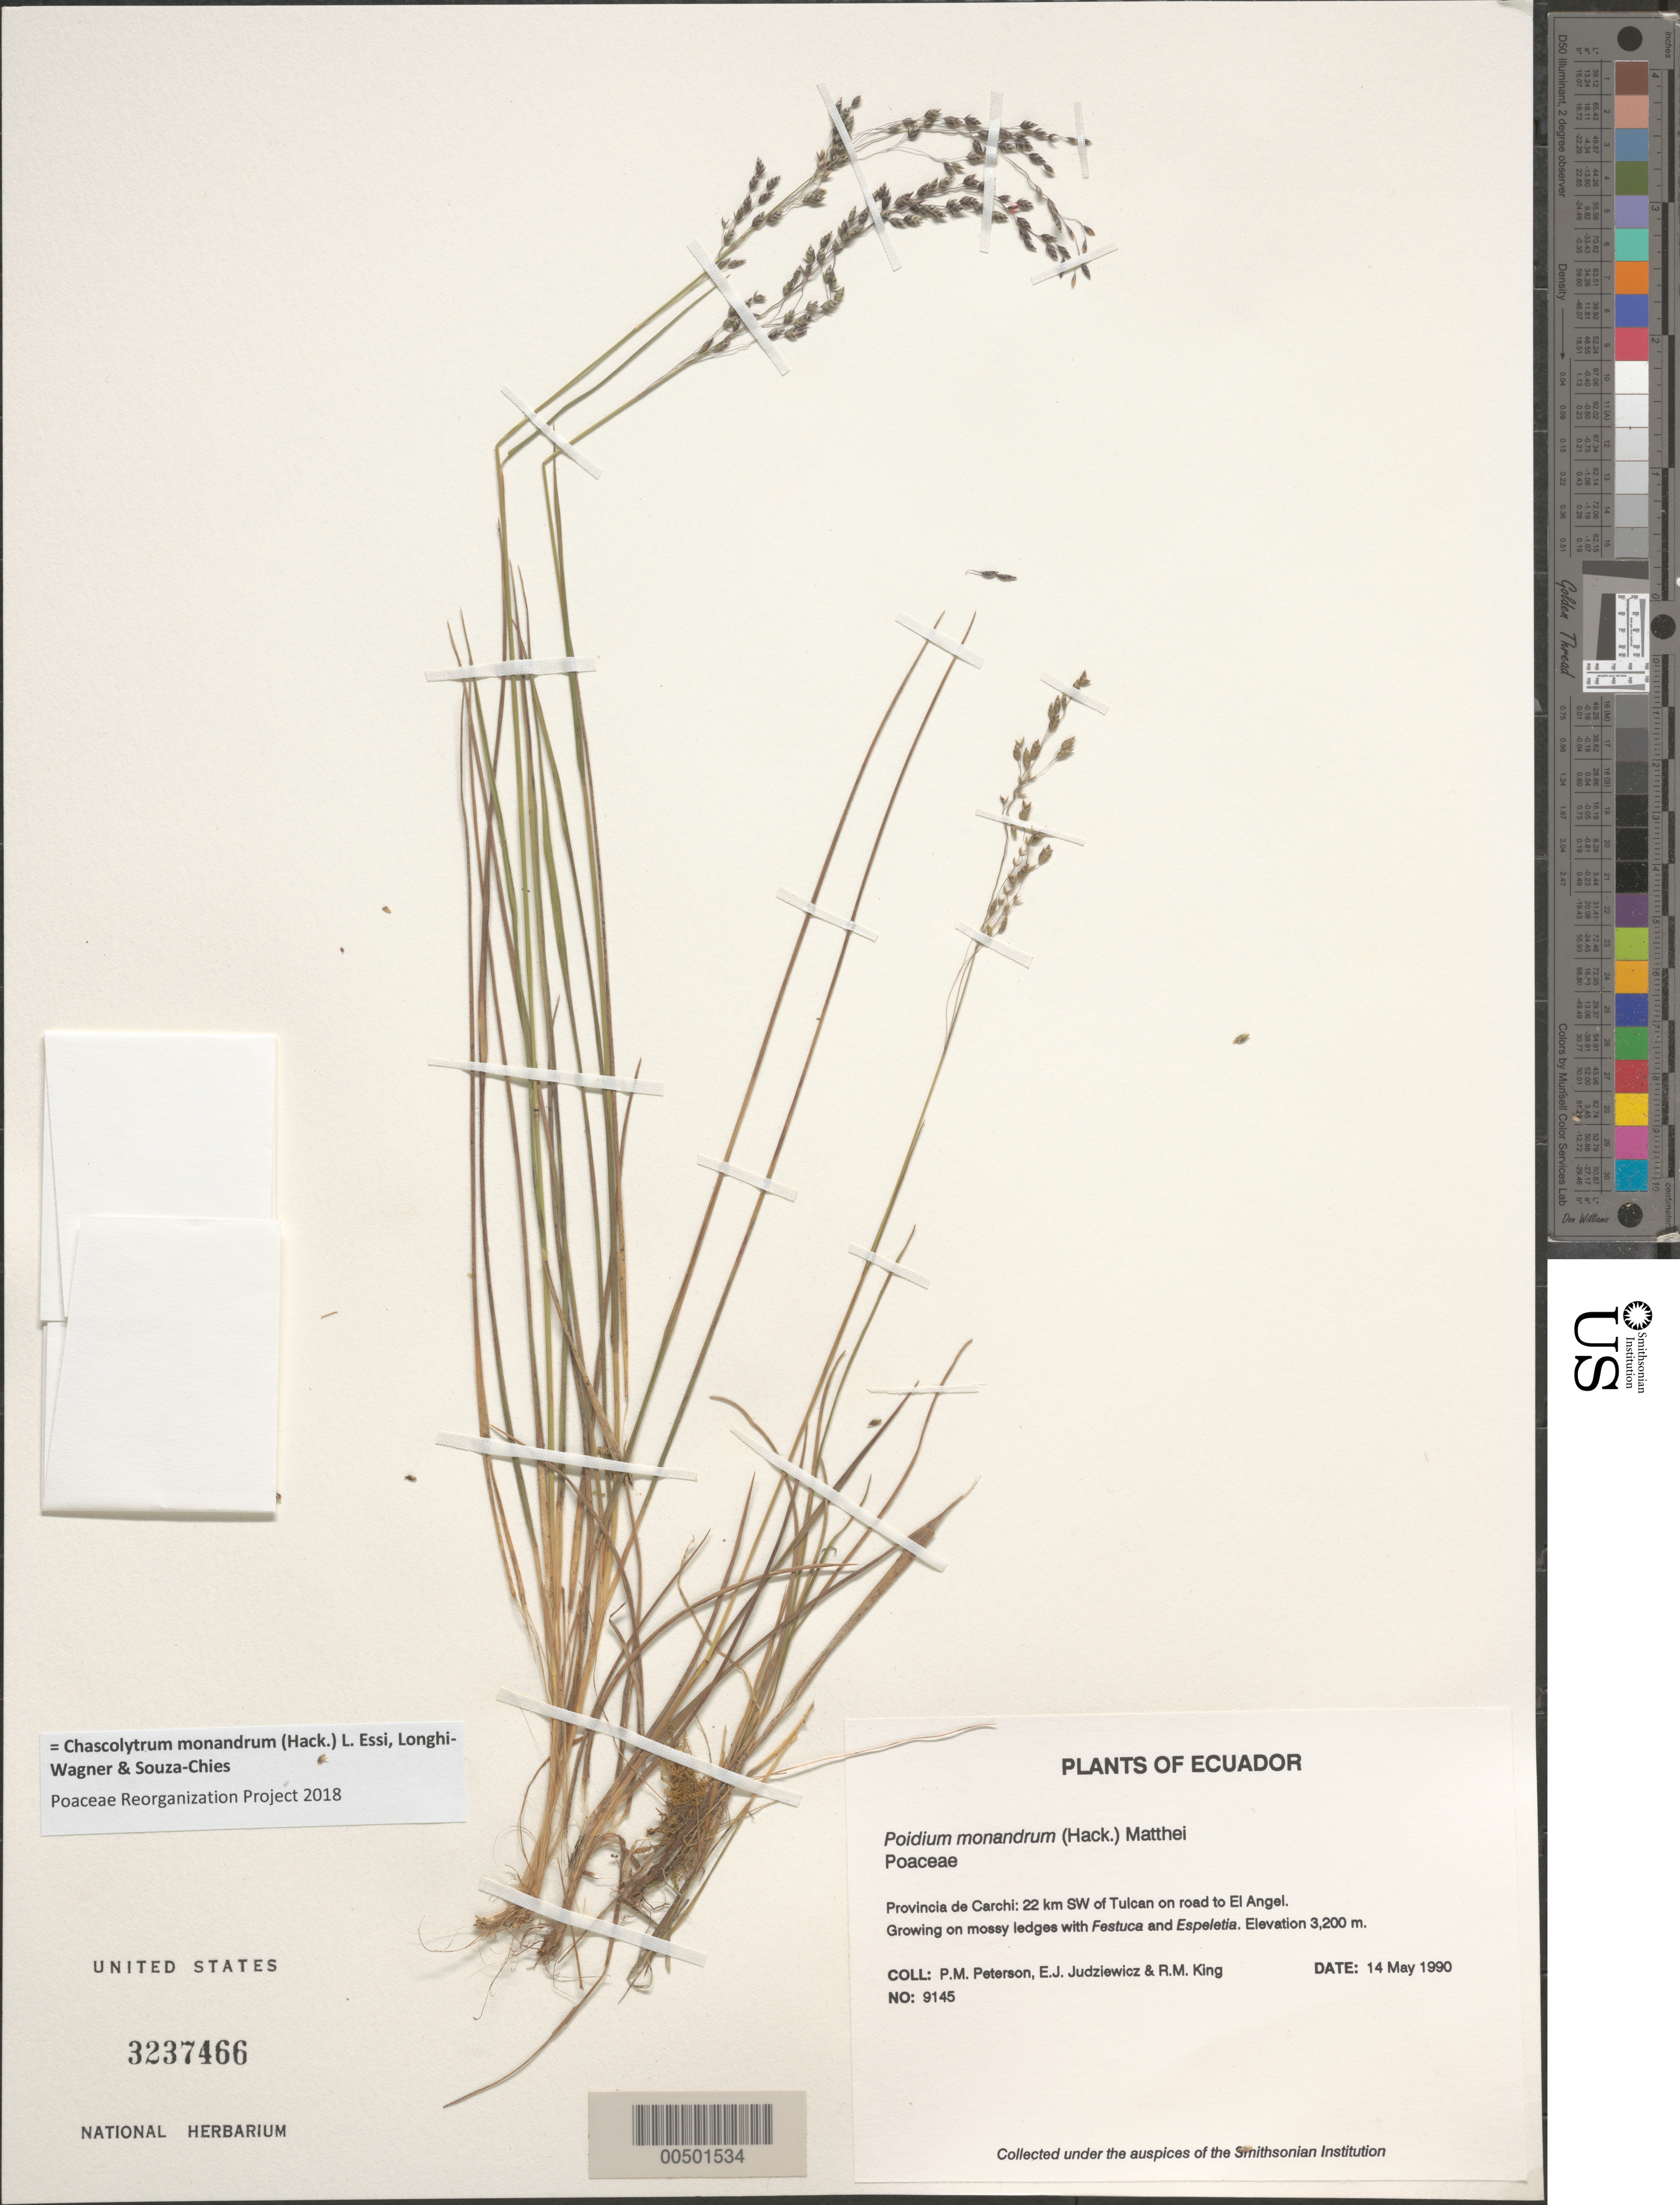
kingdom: Plantae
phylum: Tracheophyta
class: Liliopsida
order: Poales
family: Poaceae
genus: Chascolytrum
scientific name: Chascolytrum monandrum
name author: (Hack.) L. Essi et al.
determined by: Poaceae Reorganization Project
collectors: P. M. Peterson, E. J. Judziewicz & R. M. King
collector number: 09145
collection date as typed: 14 May 1990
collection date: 1990-05-14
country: Ecuador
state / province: Carchi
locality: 22 km SW of Tulcan on road to El Angel.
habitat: Growing on mossy ledges with Festuca and Espeletia.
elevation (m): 3200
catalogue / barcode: US 3237466